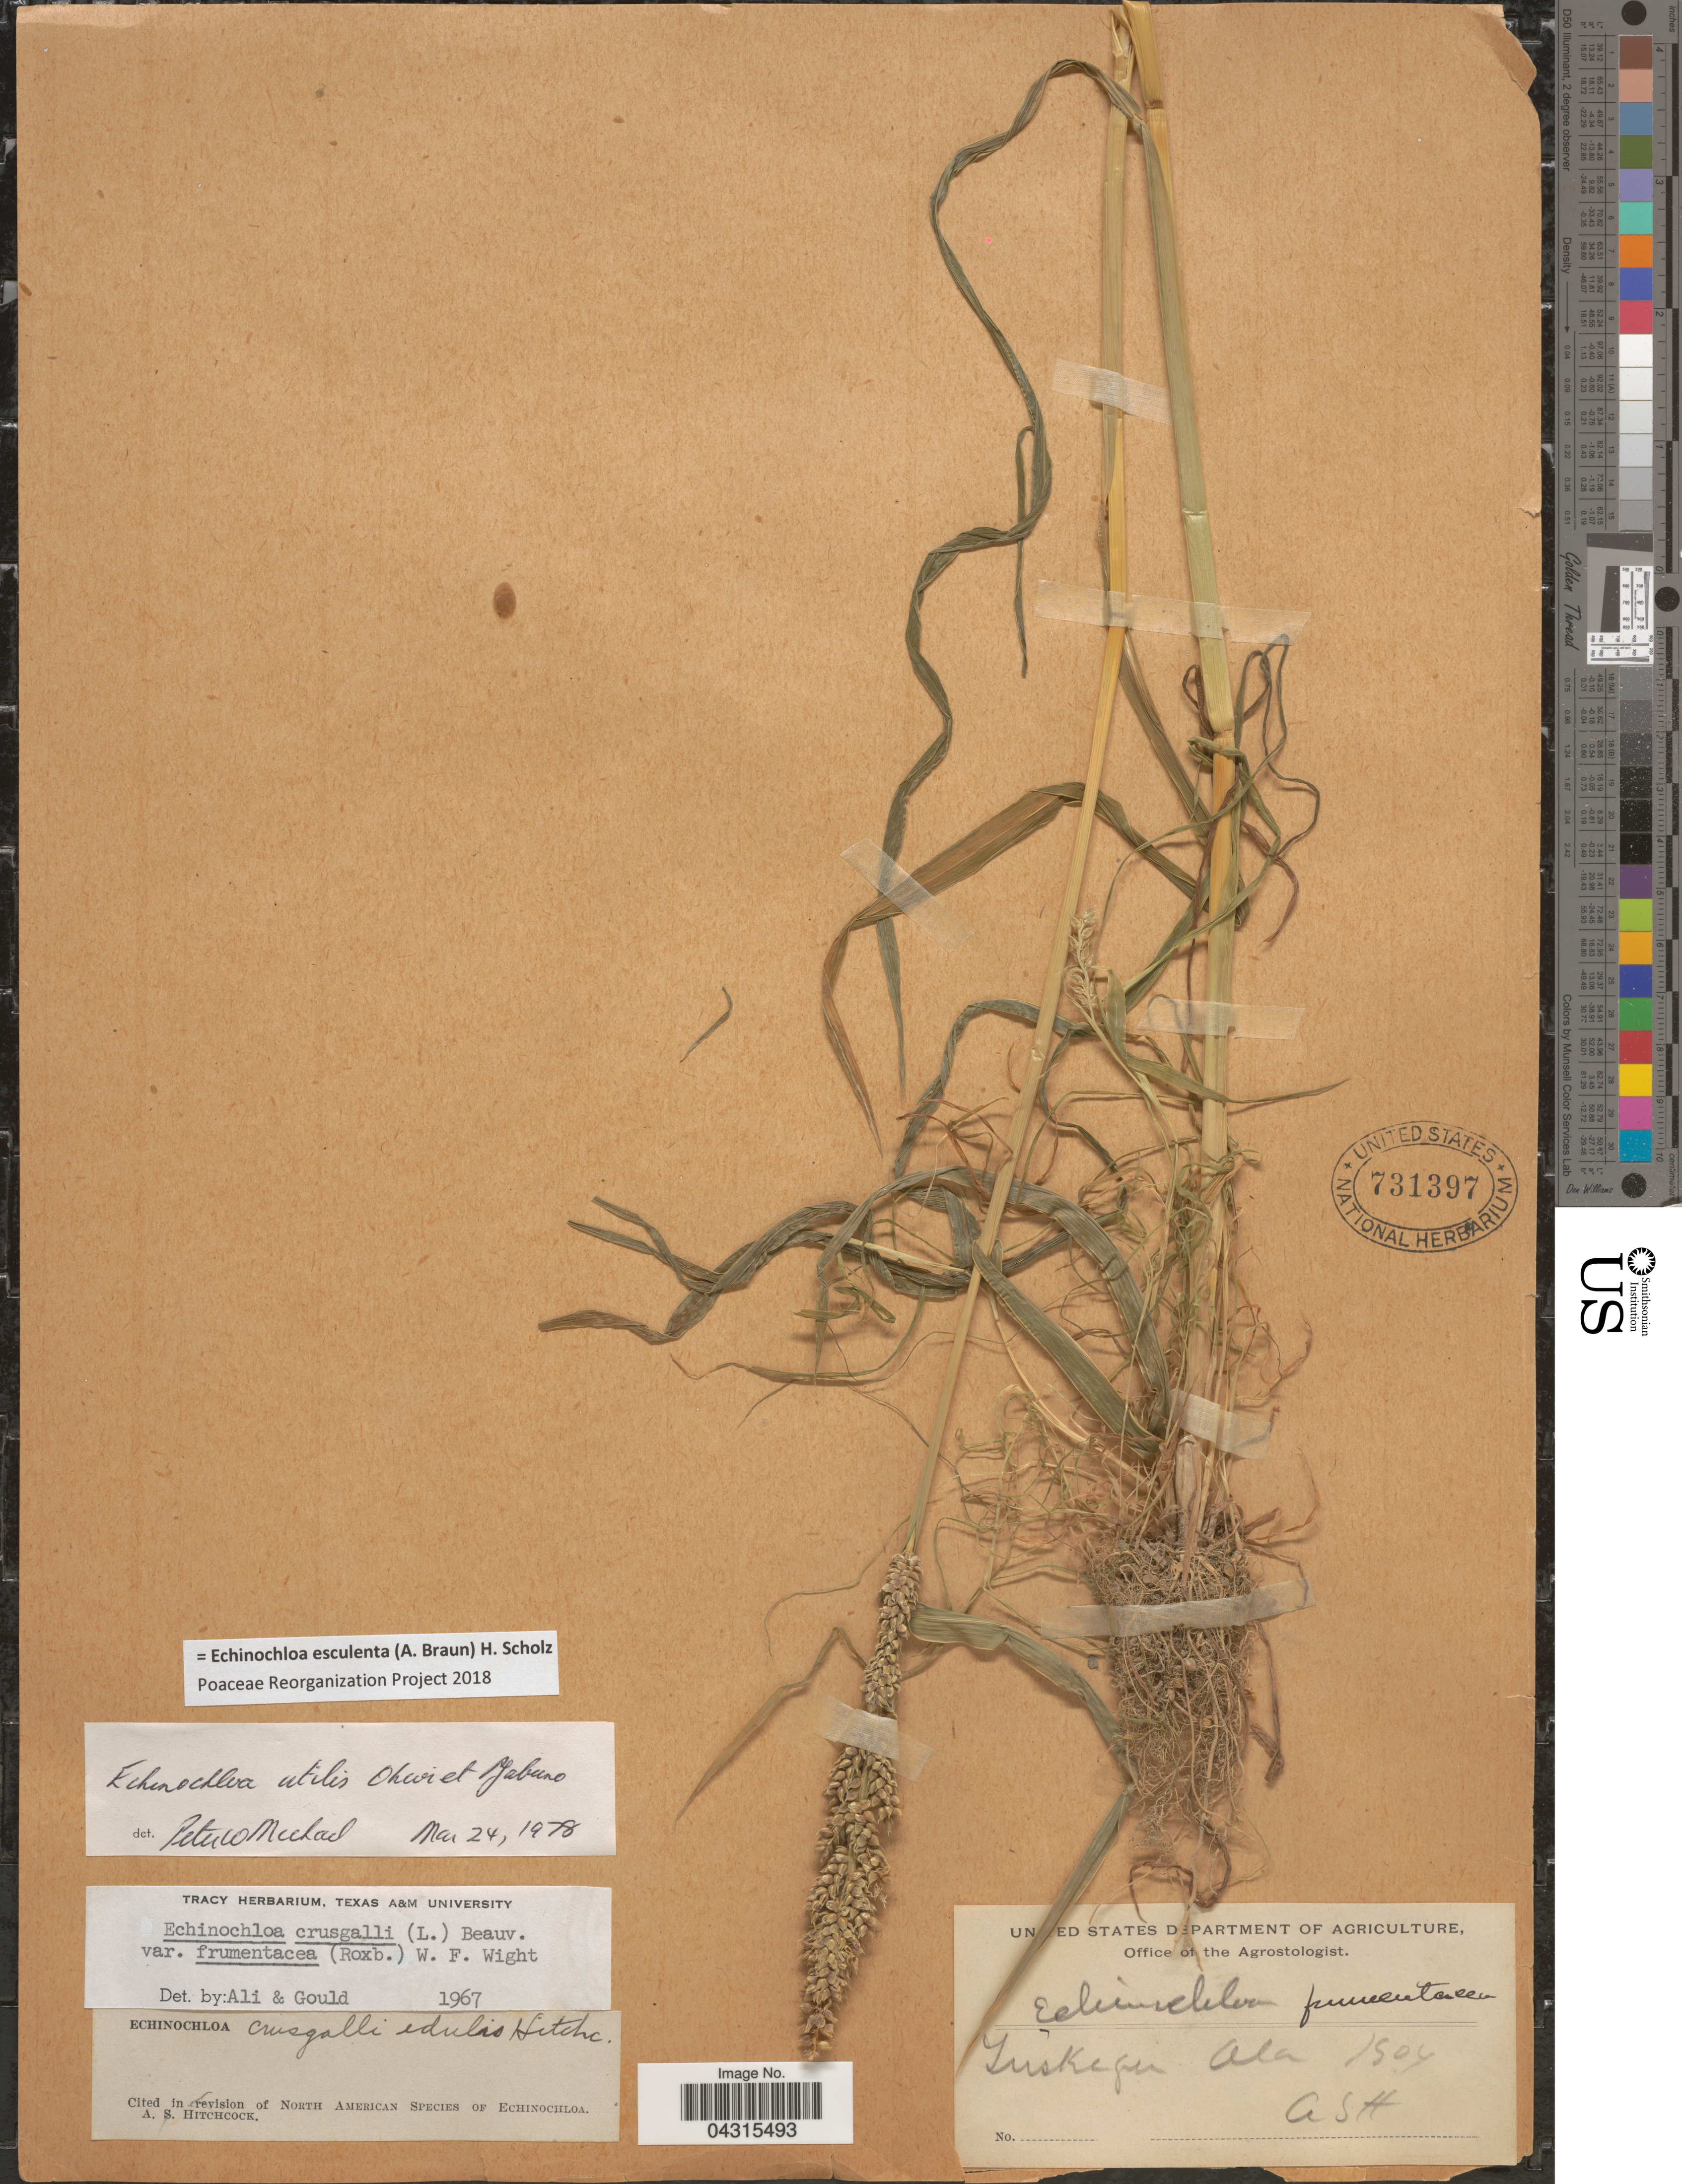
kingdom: Plantae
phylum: Tracheophyta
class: Liliopsida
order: Poales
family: Poaceae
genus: Echinochloa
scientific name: Echinochloa esculenta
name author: (A. Braun) H. Scholz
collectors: A. H.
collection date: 1904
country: United States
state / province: Alabama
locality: Tuskegee.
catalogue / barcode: US 731397